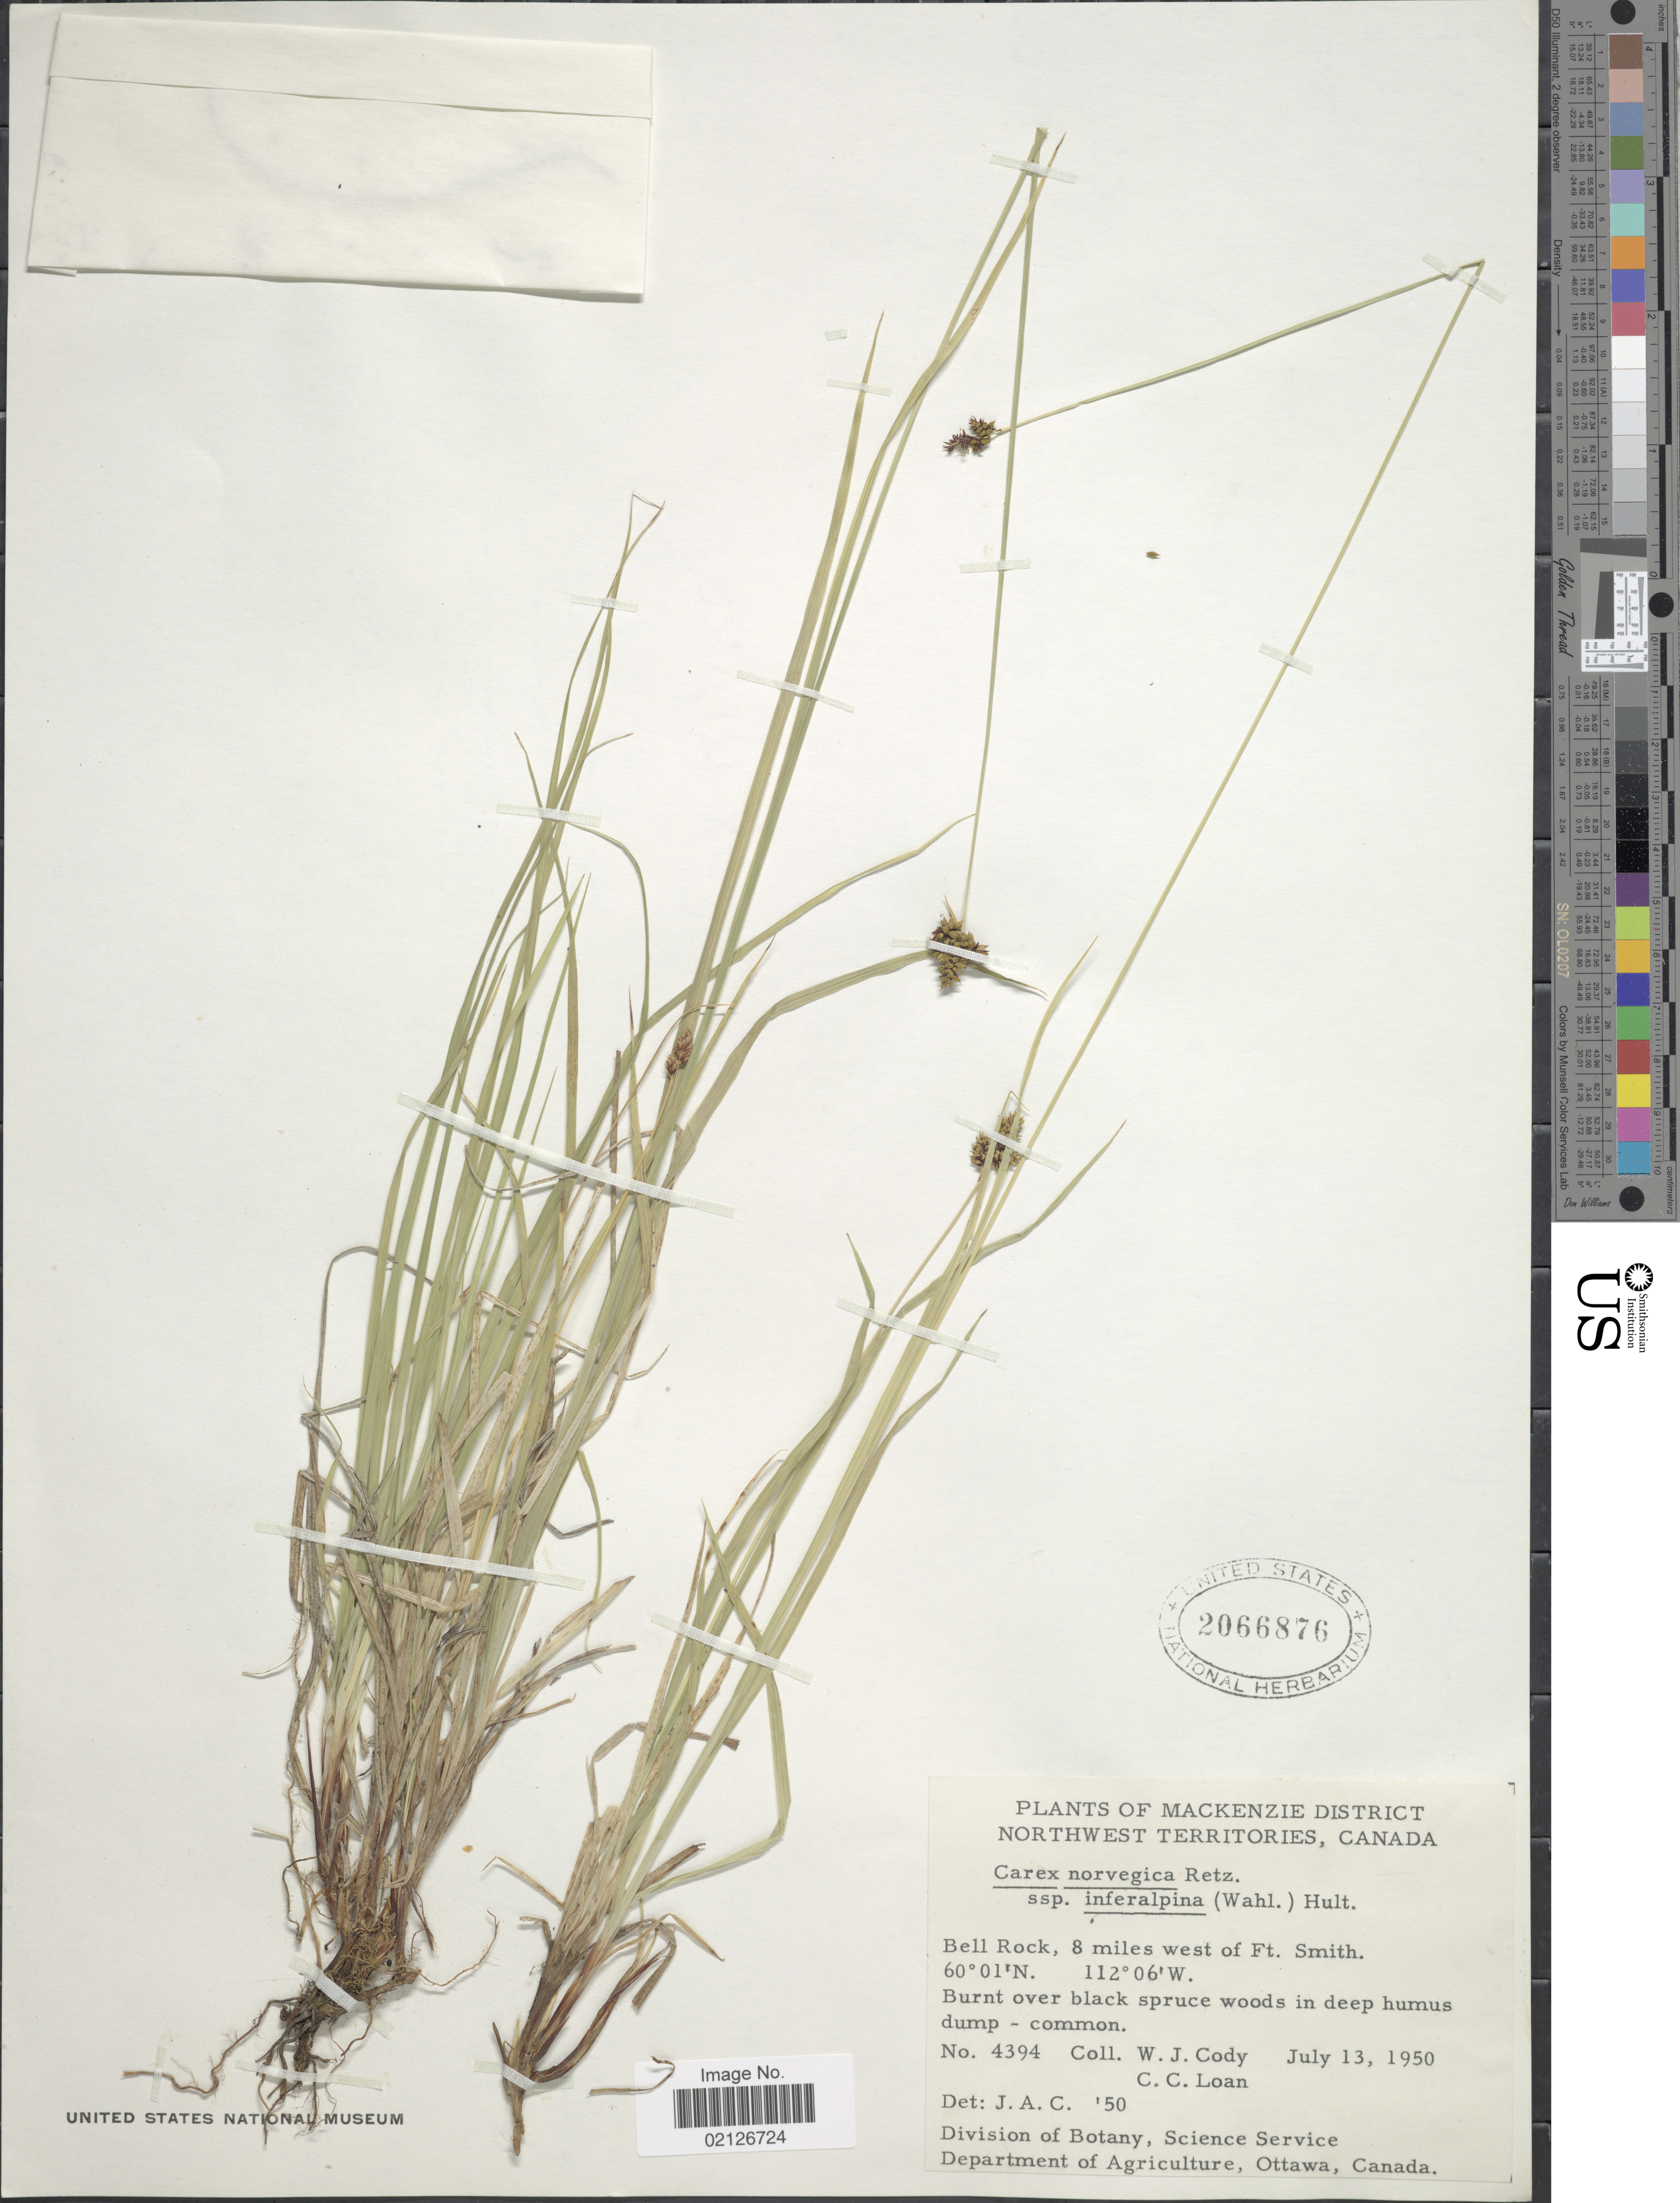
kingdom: Plantae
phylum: Tracheophyta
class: Liliopsida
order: Poales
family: Cyperaceae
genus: Carex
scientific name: Carex norvegica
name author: Retz.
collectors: W. Cody & C. Loan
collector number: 4394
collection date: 1950-07-13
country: Canada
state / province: Northwest Territories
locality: Mackenzie District, Bell Rock, 8 miles west of Ft. Smith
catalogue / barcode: US 2066876